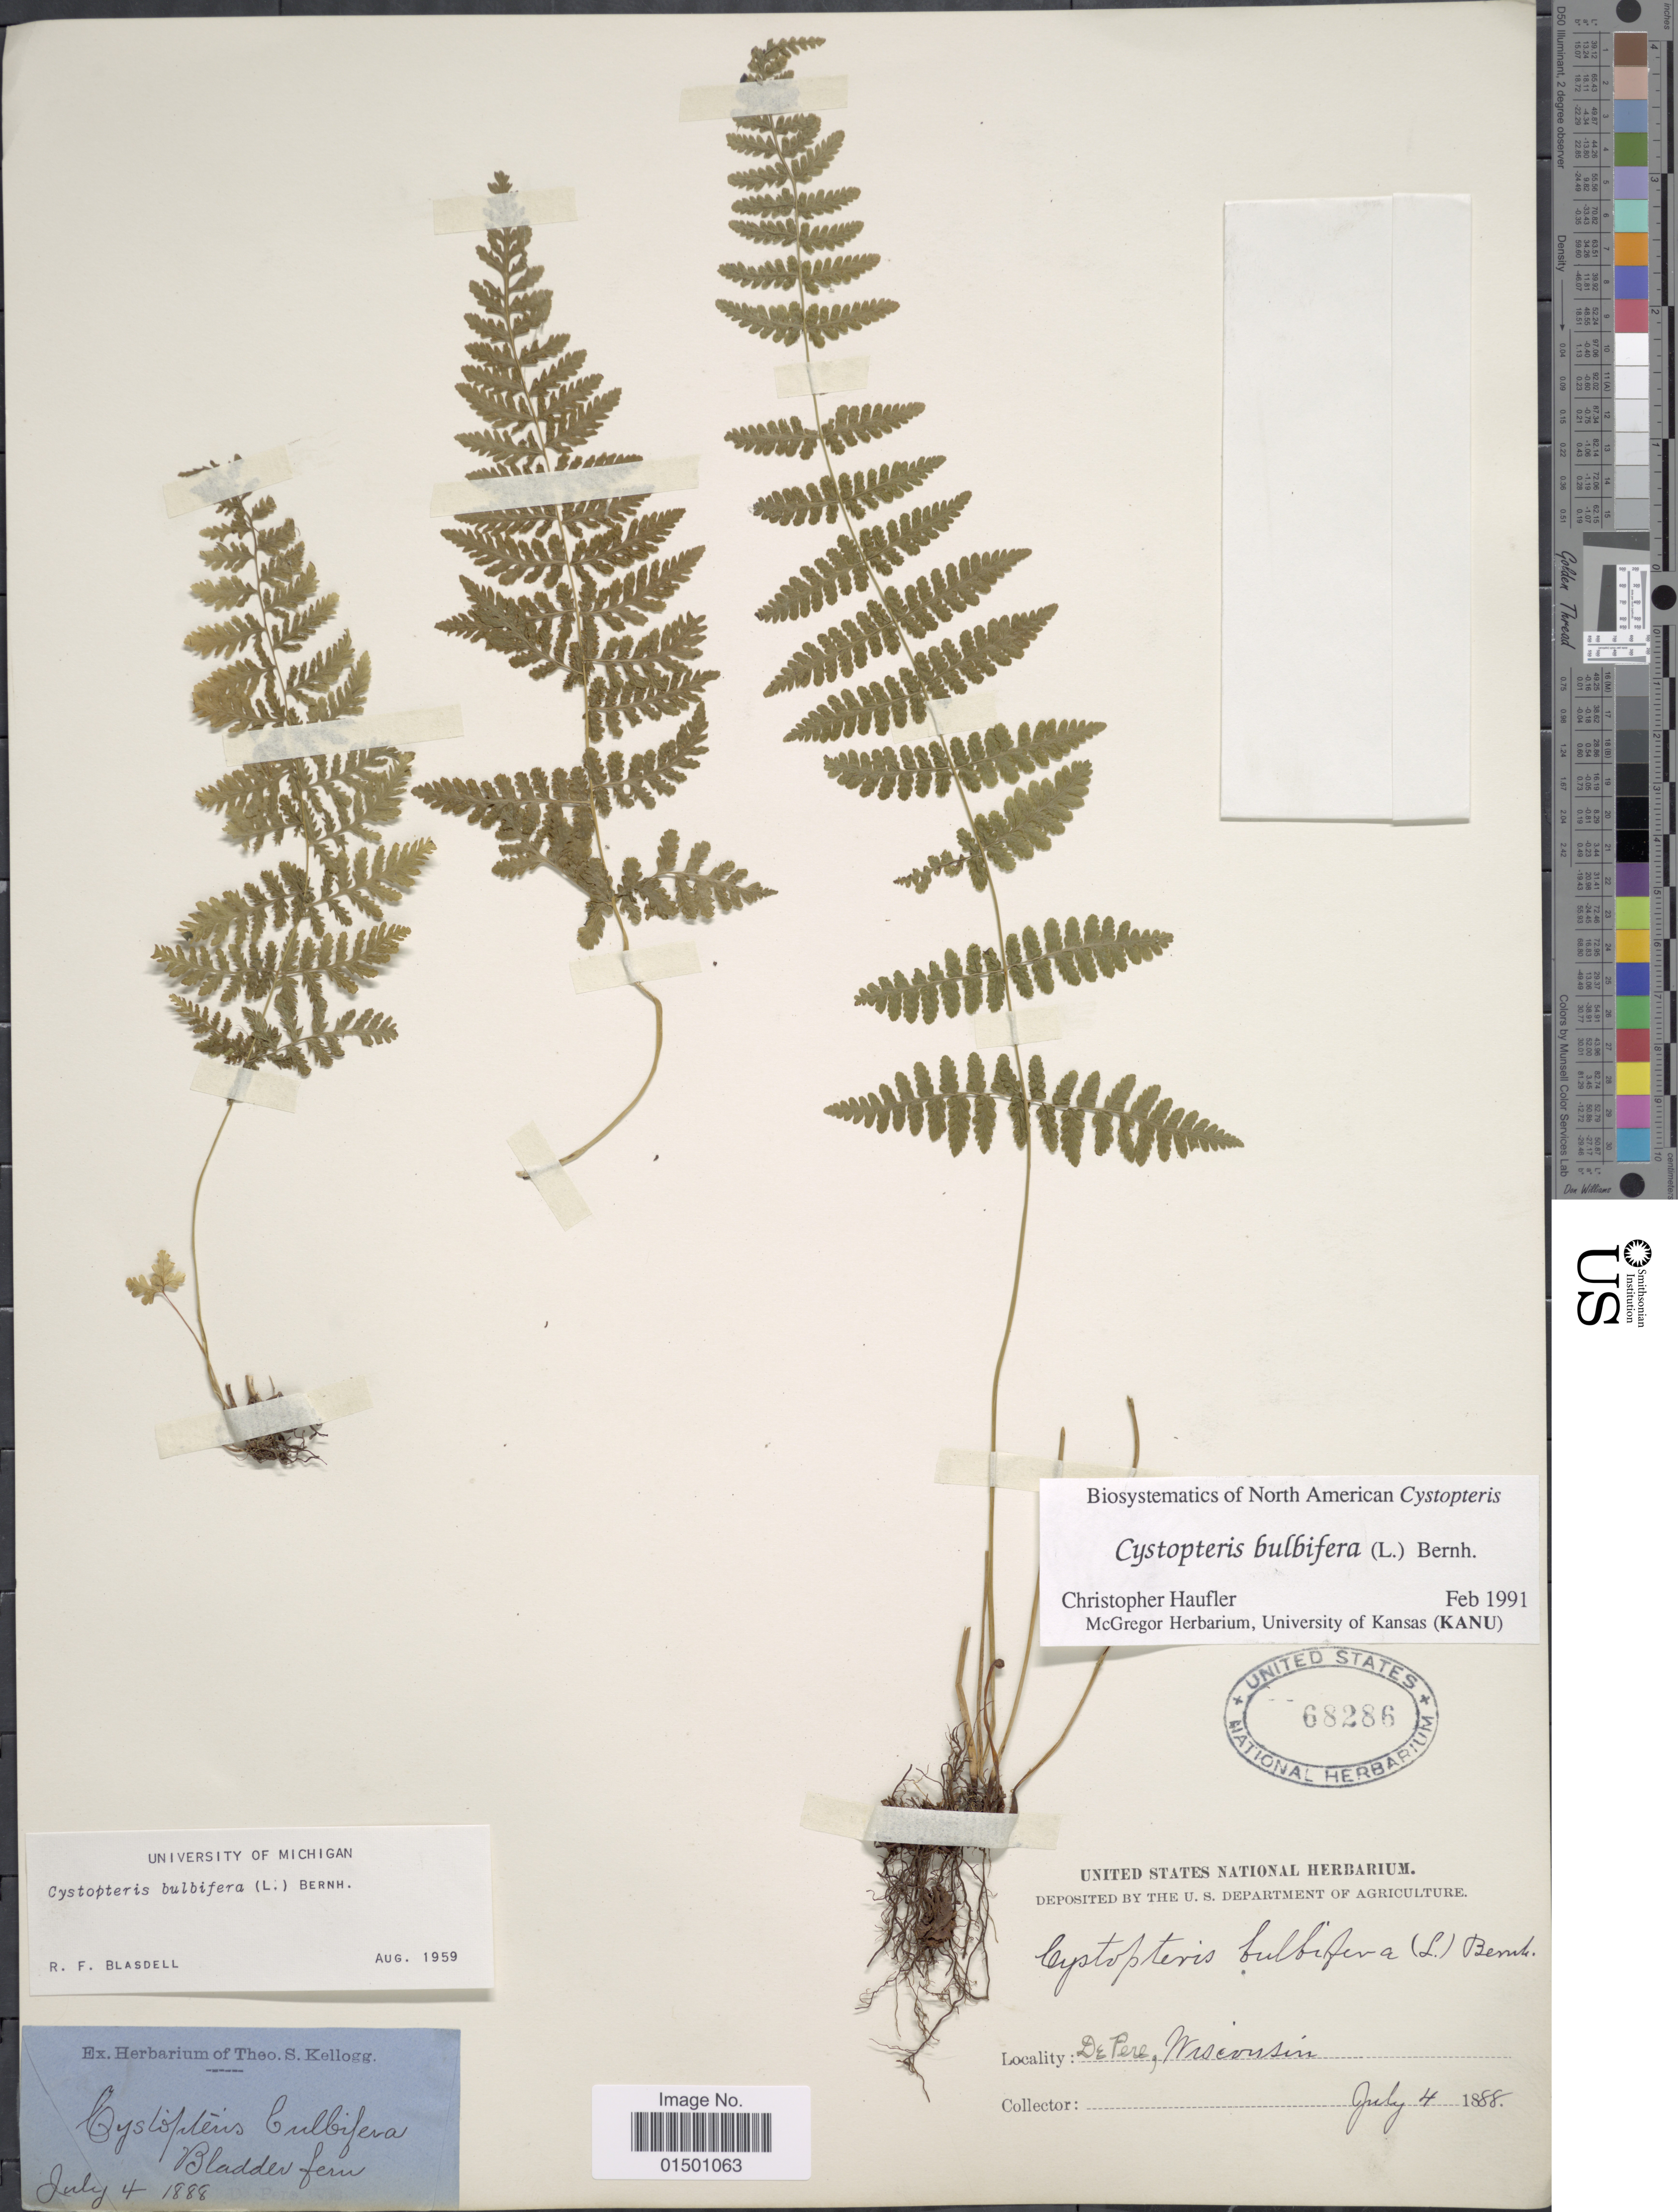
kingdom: Plantae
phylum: Tracheophyta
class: Polypodiopsida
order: Polypodiales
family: Cystopteridaceae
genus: Cystopteris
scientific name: Cystopteris bulbifera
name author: (L.) Bernh.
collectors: ex herb. Theo. S. Kellogg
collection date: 1888-07-04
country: United States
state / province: Wisconsin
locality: De Pere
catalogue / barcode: US 68286